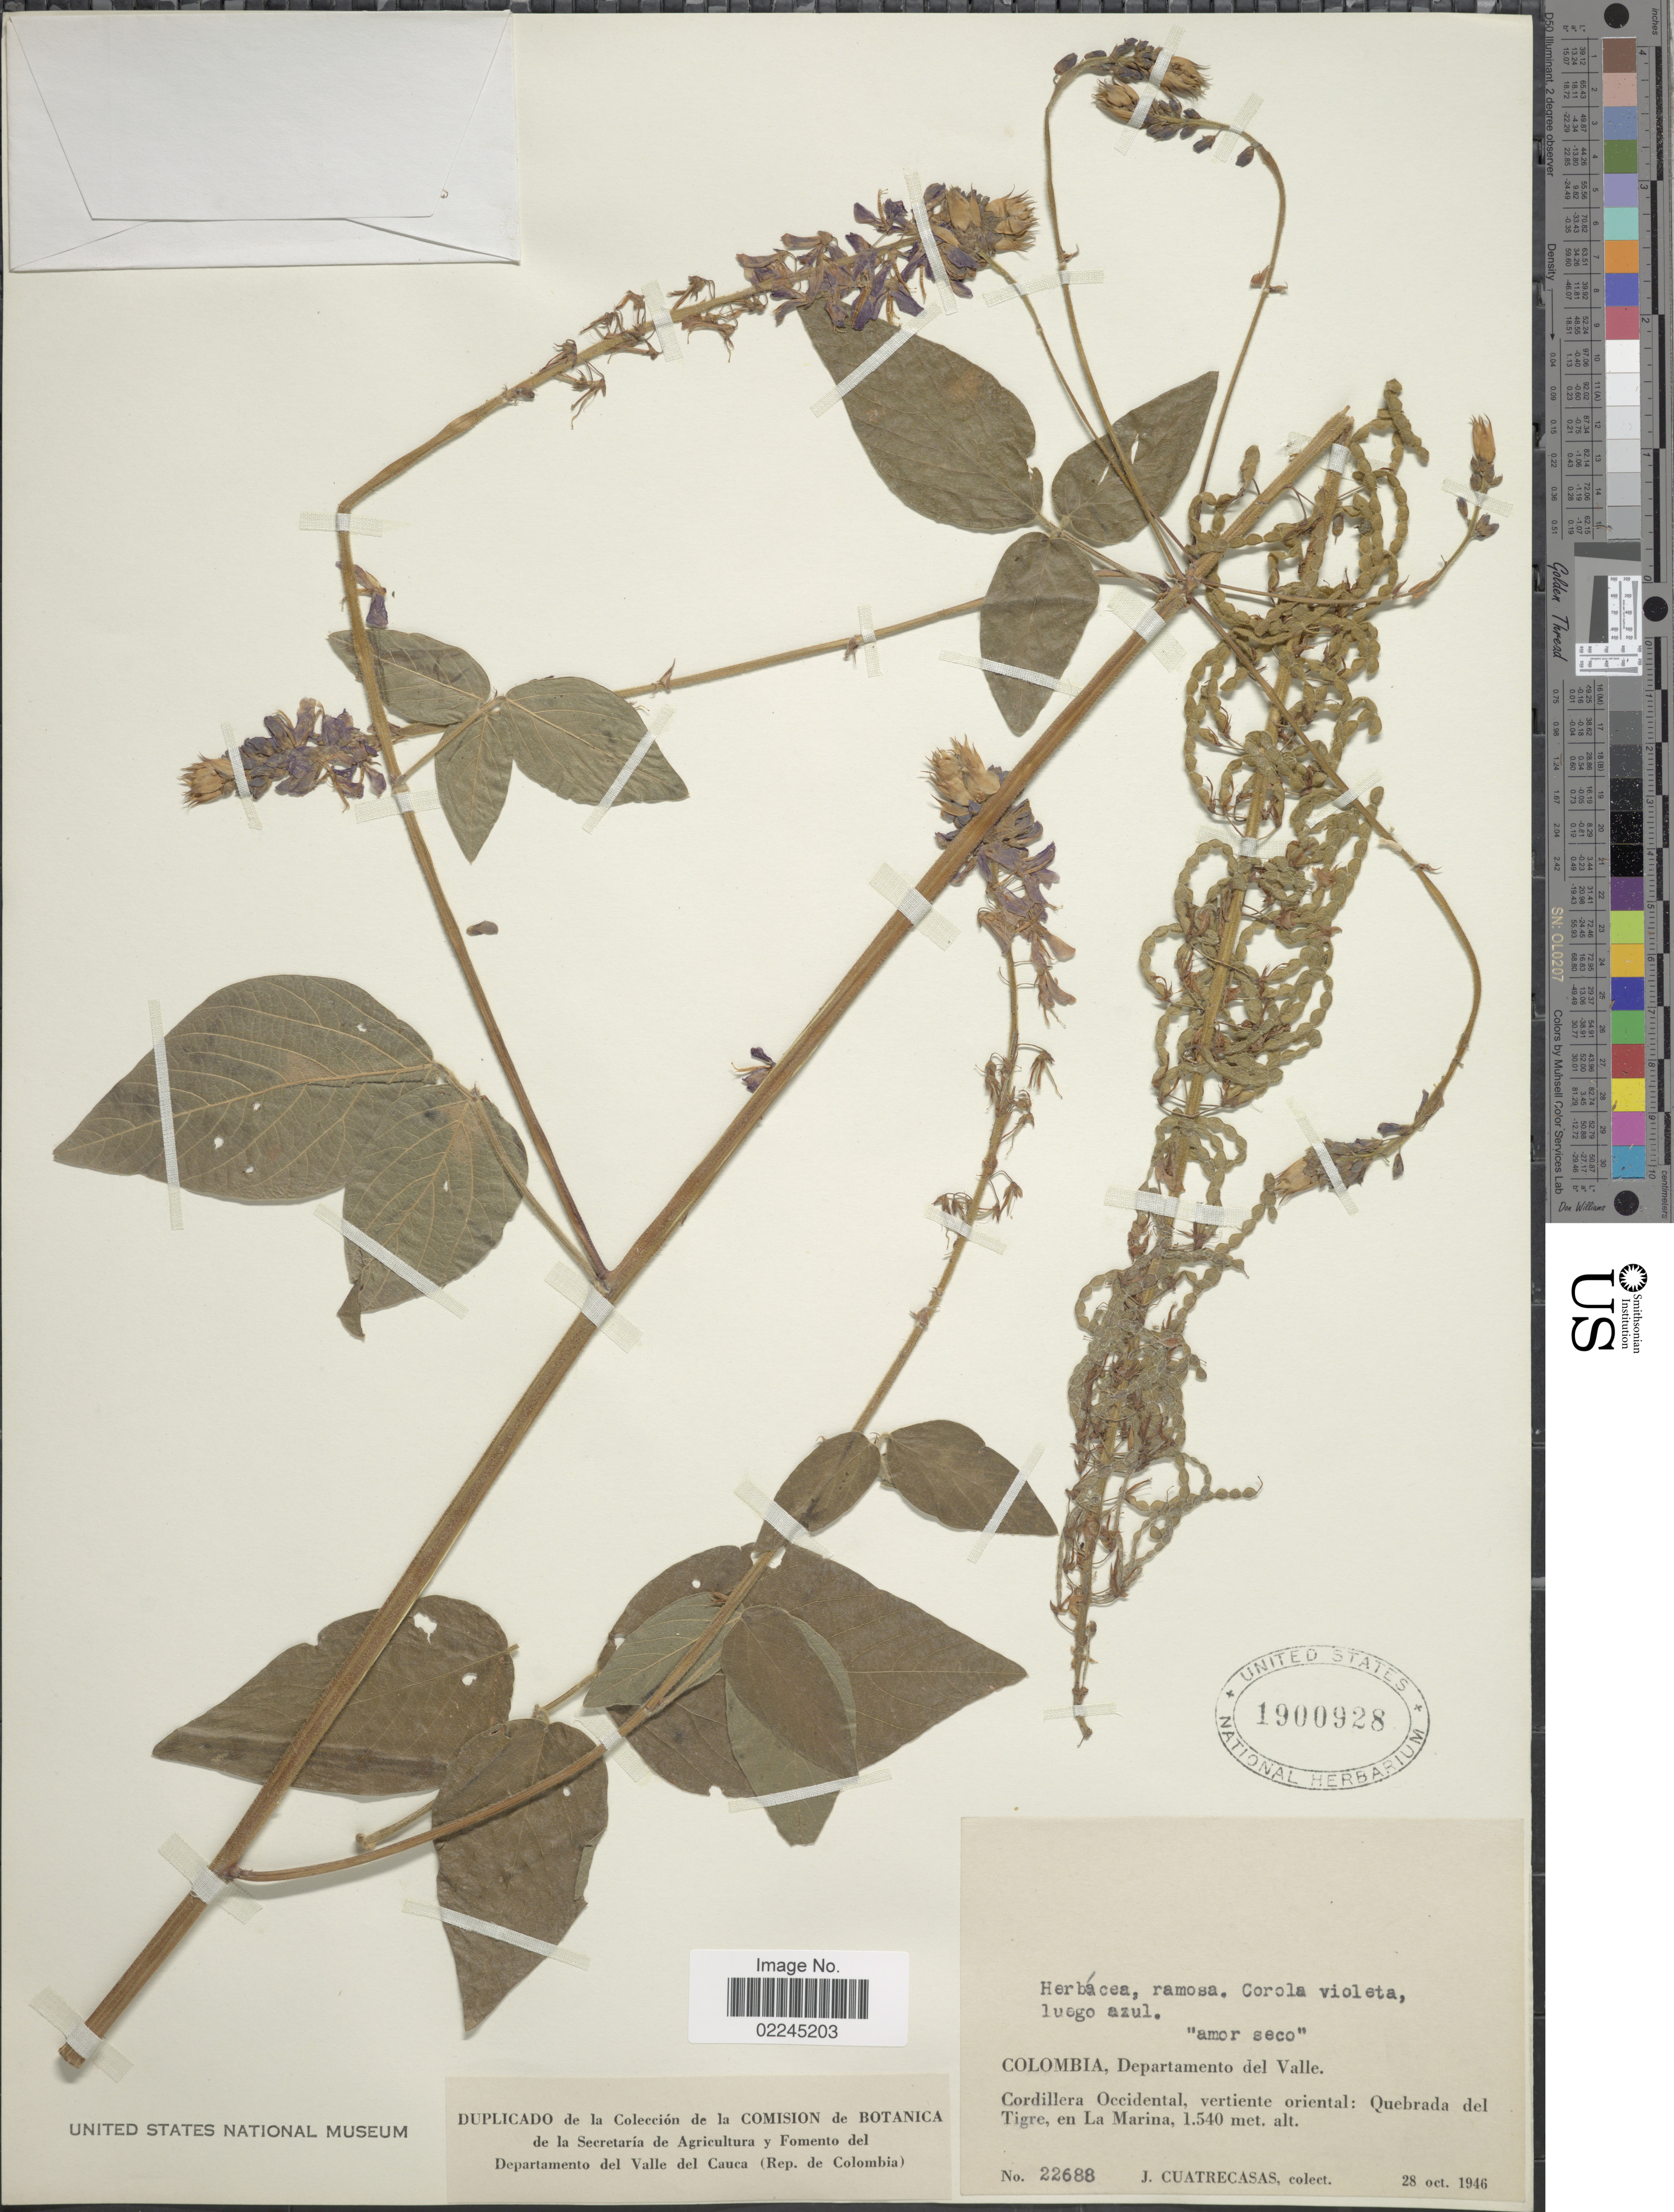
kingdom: Plantae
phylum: Tracheophyta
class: Magnoliopsida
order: Fabales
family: Fabaceae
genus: Desmodium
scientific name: Desmodium intortum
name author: (Mill.) Urb.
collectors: J. Cuatrecasas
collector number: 22688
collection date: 1946-10-28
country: Colombia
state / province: Valle del Cauca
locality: Colombia, Departamento del Valle. Cordillera Occidental, vertiente oriental: Quebrada del Tigre, en La Marina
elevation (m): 1540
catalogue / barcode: US 1900928